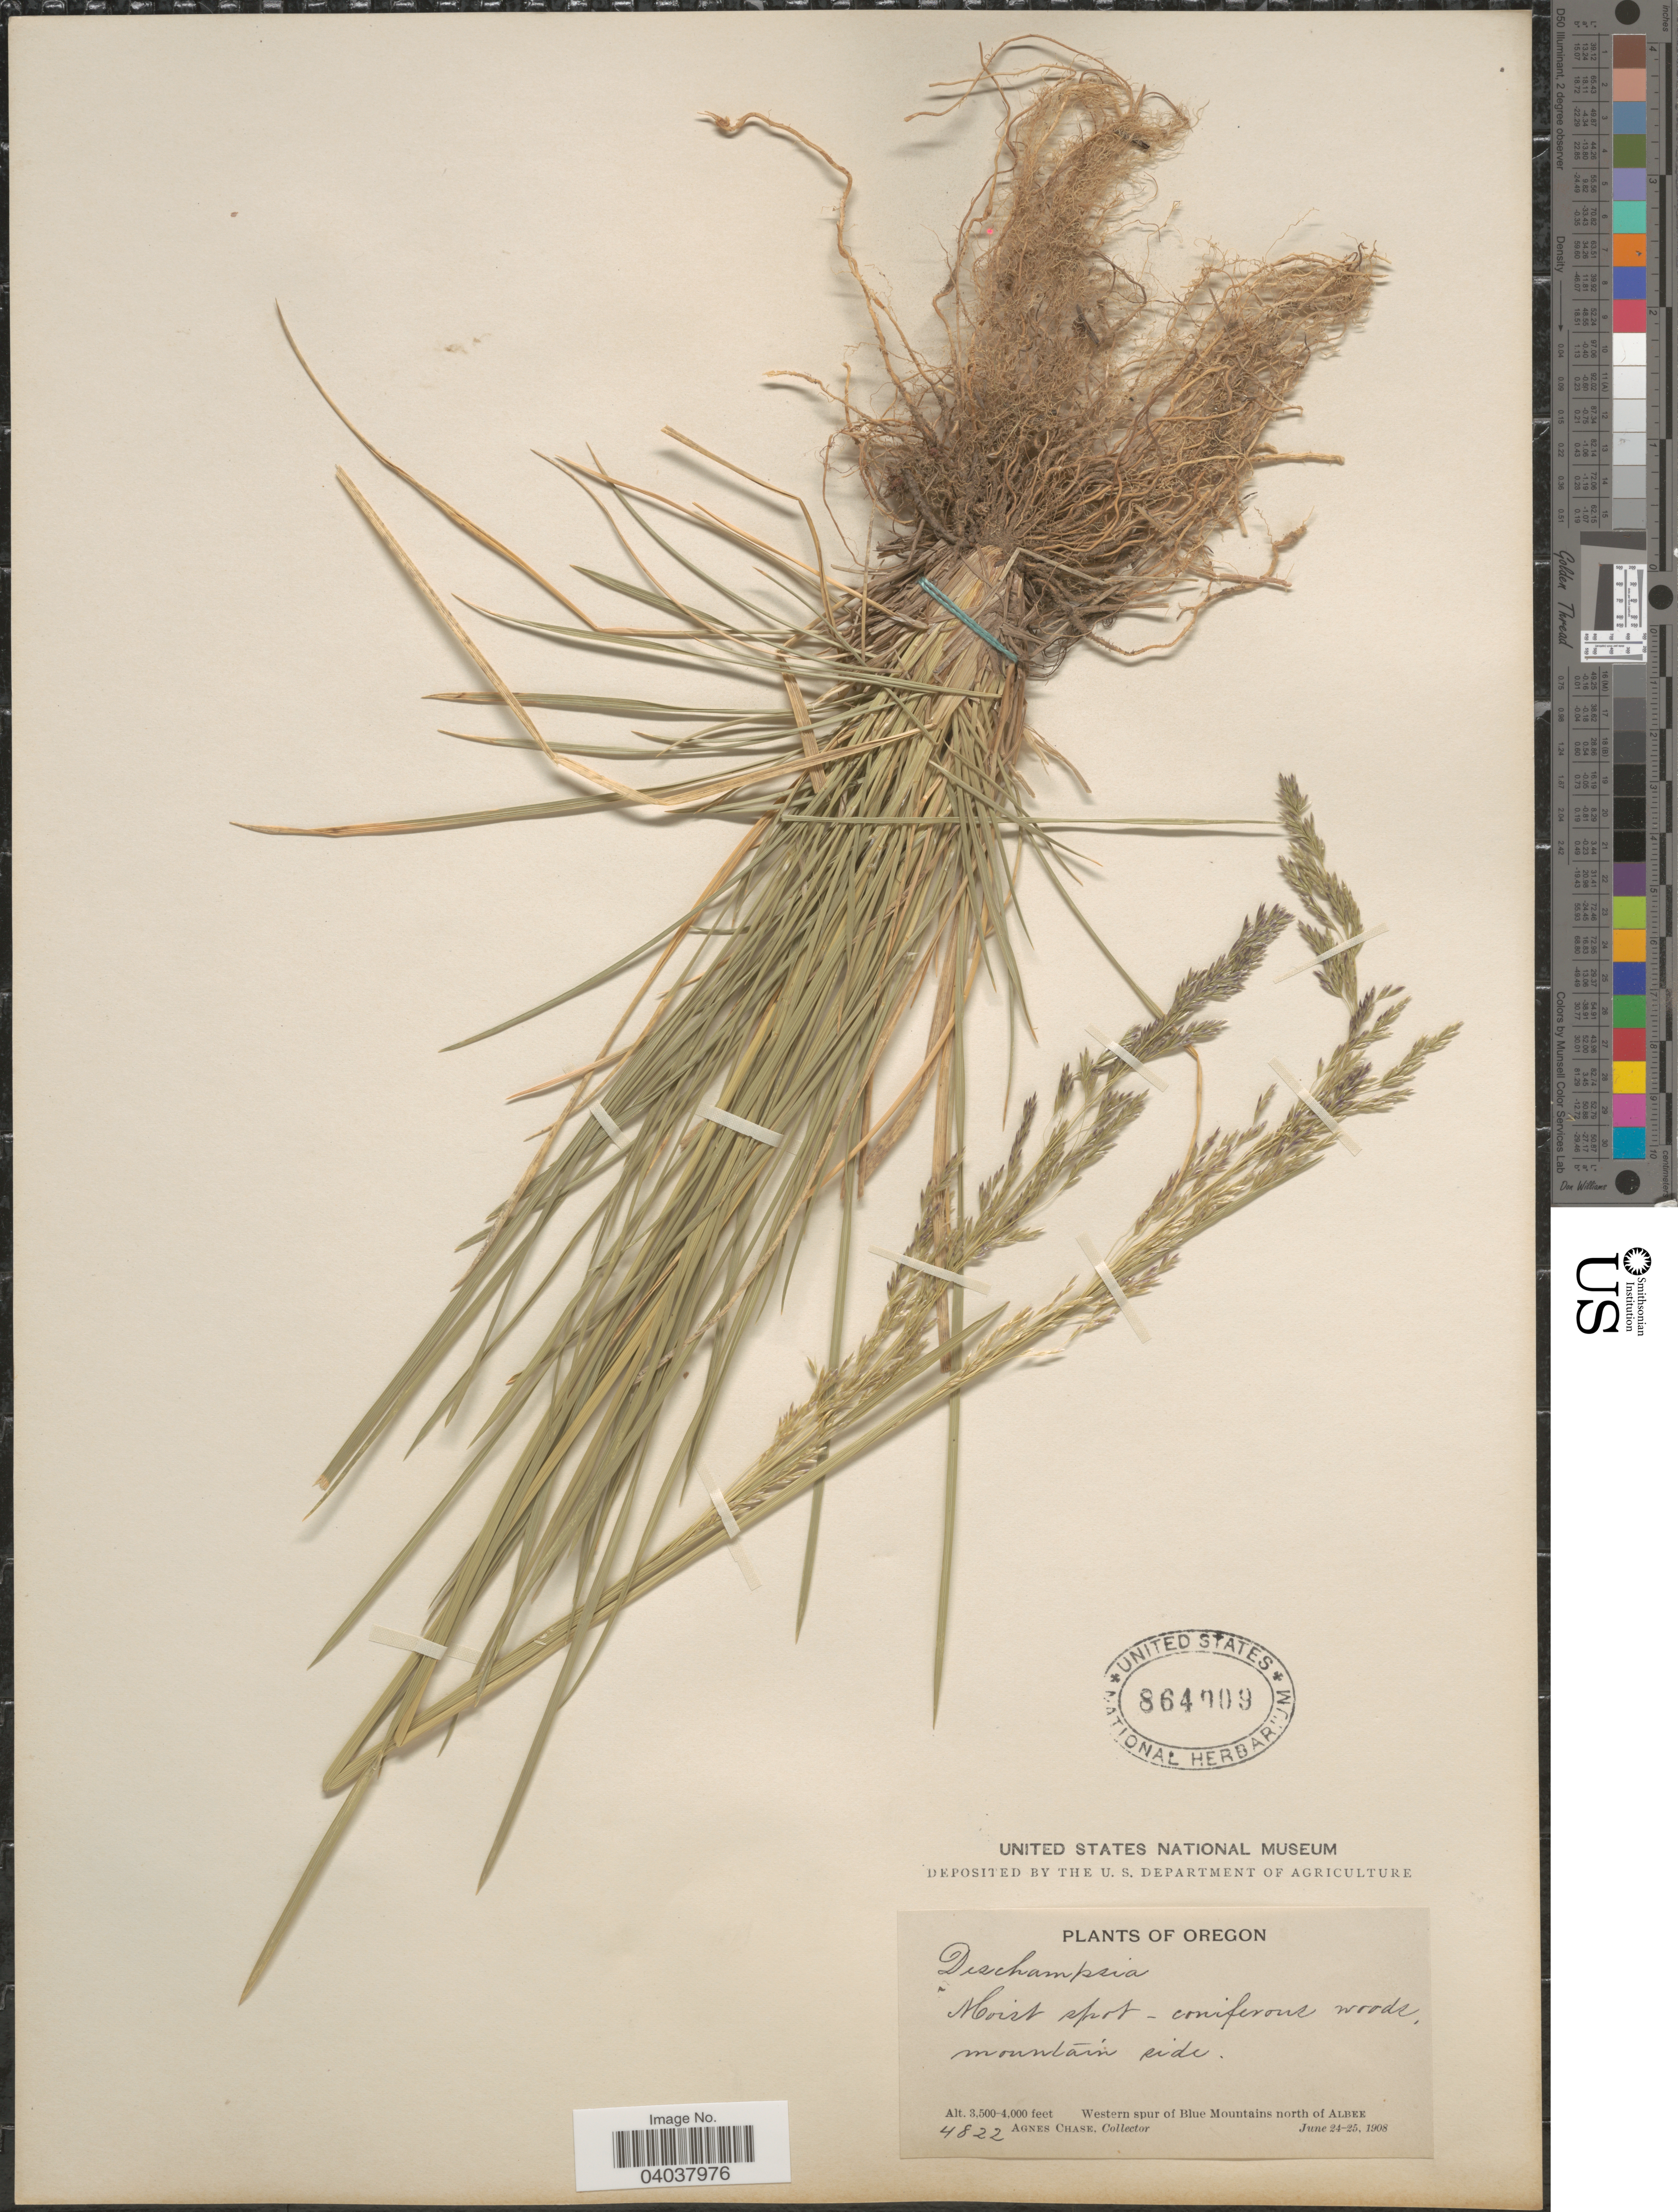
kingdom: Plantae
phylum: Tracheophyta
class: Liliopsida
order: Poales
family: Poaceae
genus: Deschampsia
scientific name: Deschampsia cespitosa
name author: (L.) P. Beauv.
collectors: A. Chase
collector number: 4822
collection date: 1908-06-24/1908-06-25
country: United States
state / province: Oregon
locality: Western spur of Blue Mountains north of Albee.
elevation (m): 1067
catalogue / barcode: US 864909